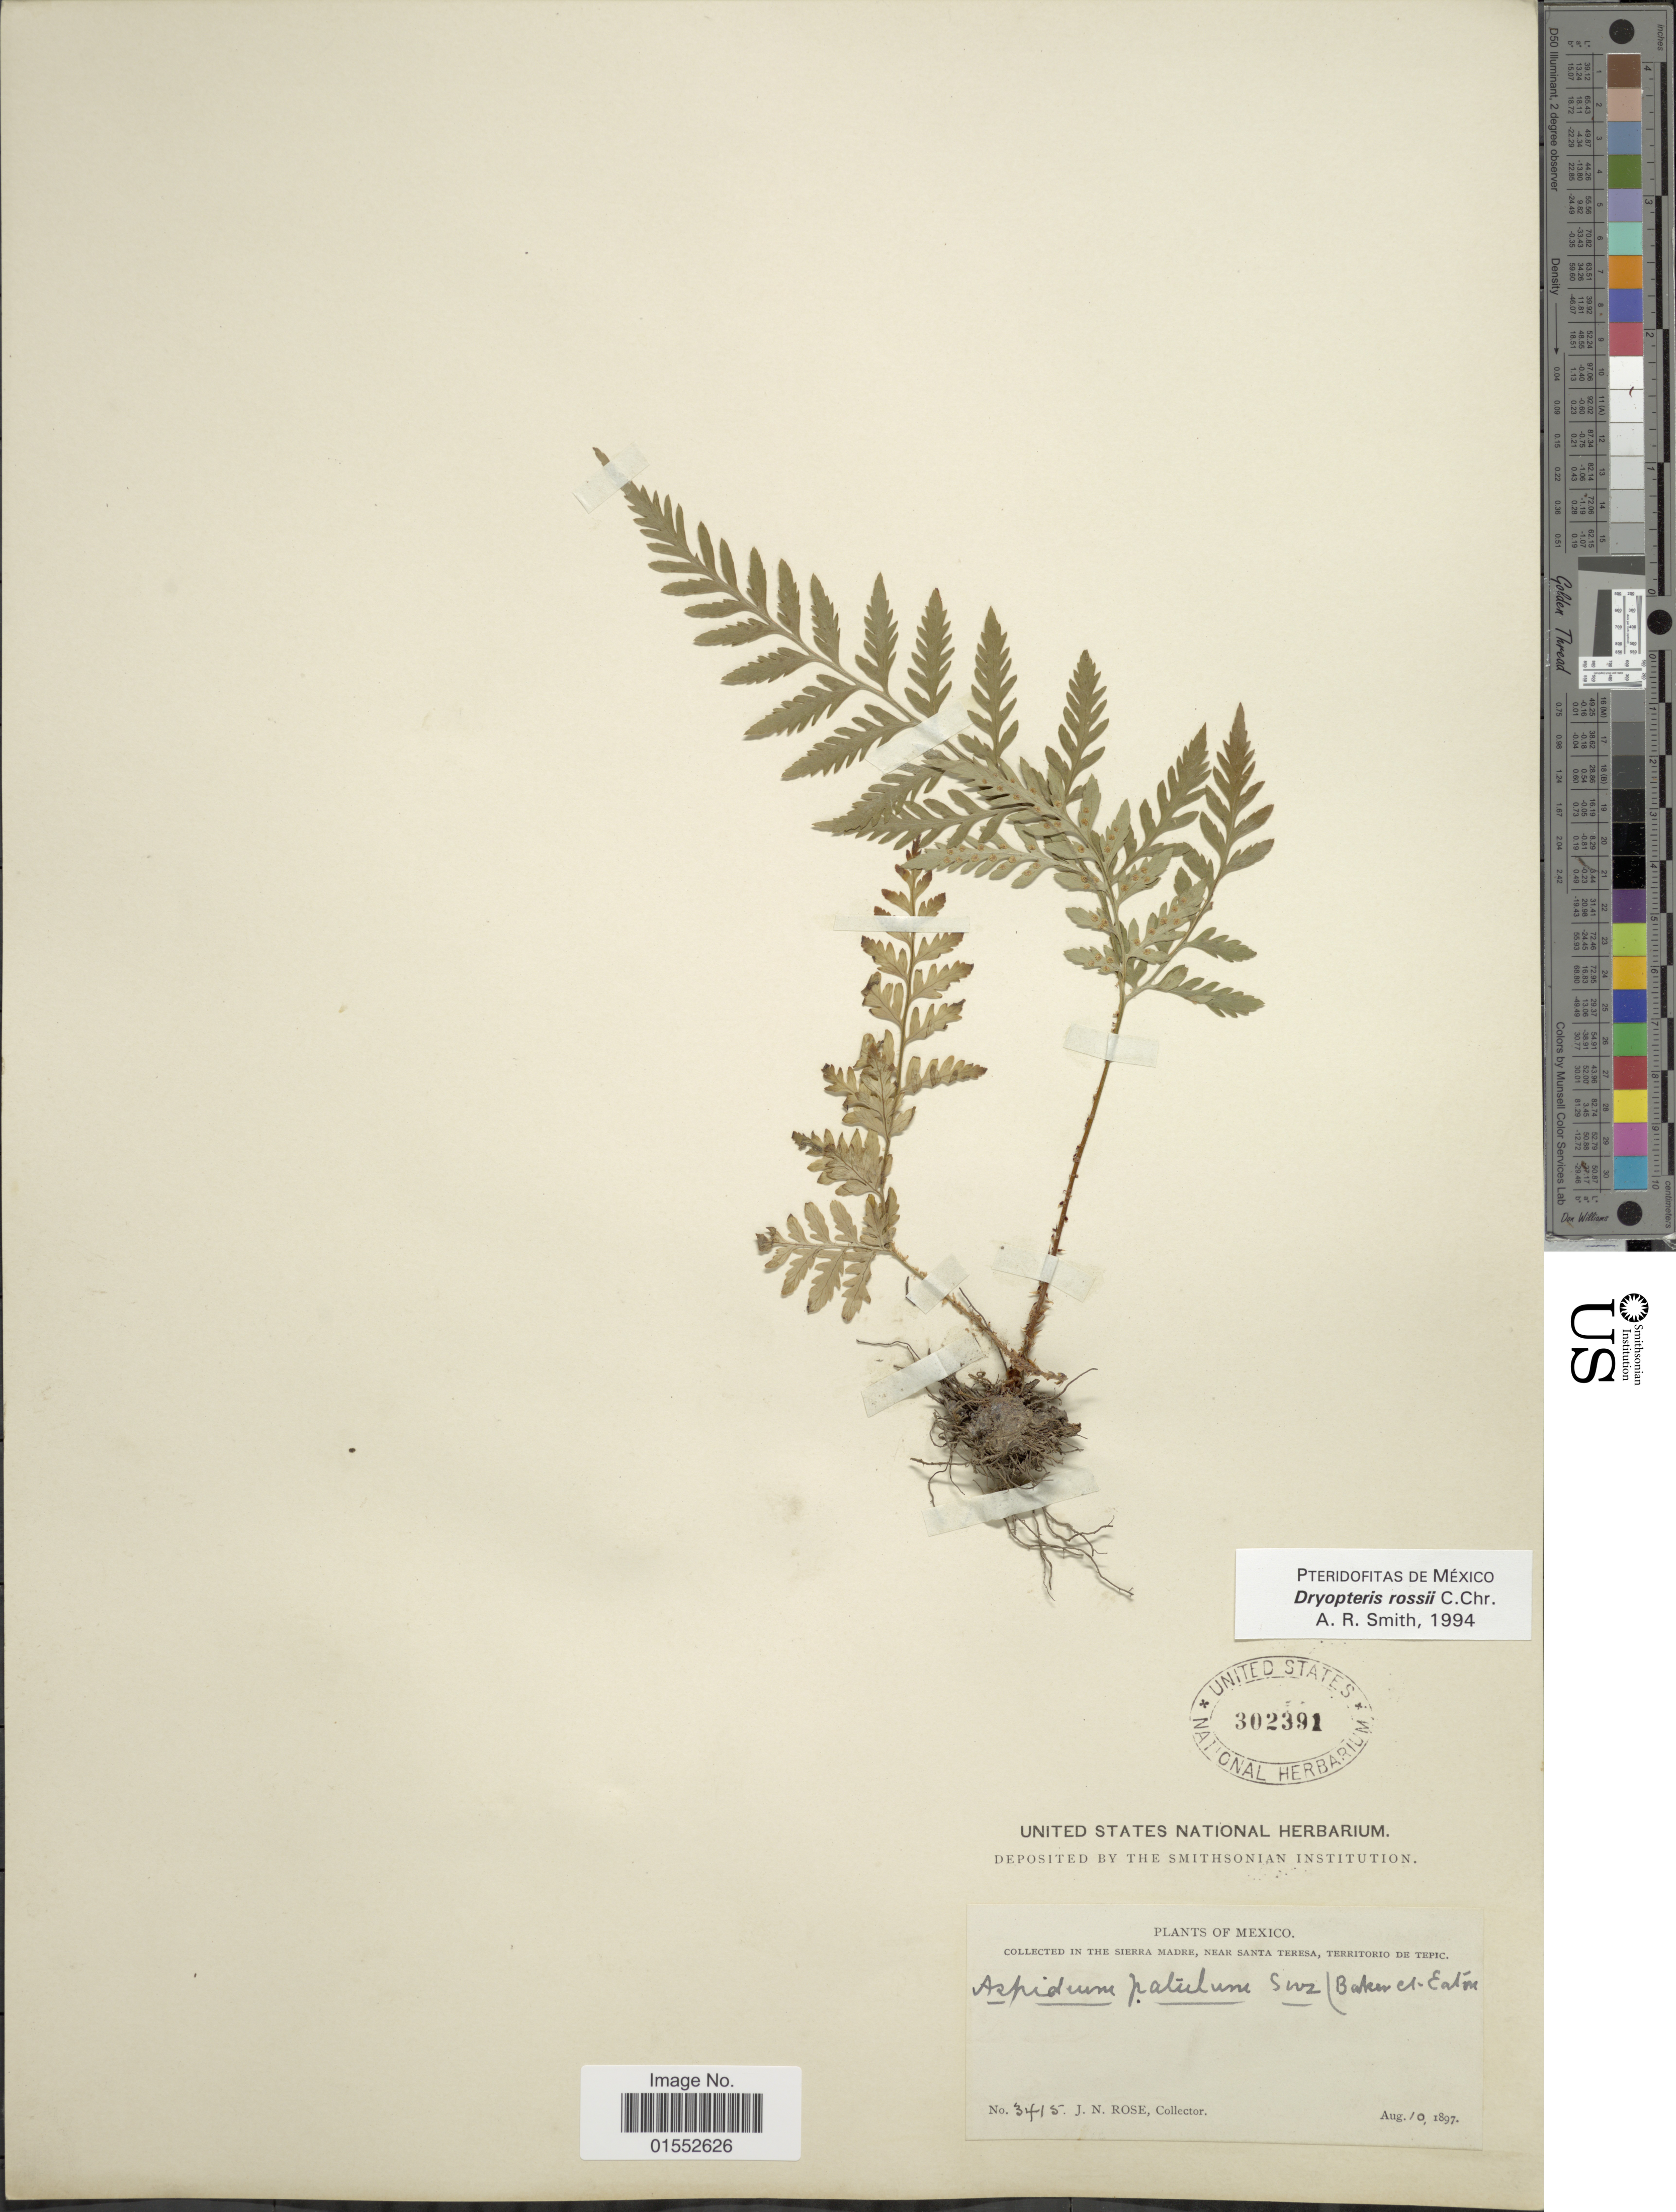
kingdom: Plantae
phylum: Tracheophyta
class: Polypodiopsida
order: Polypodiales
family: Dryopteridaceae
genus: Dryopteris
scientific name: Dryopteris rossii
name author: C. Chr.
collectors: J. N. Rose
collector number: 3415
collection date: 1897-08-10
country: Mexico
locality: Sierra Madre, near Santa Teresa, Territorio de Tepic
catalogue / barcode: US 302391